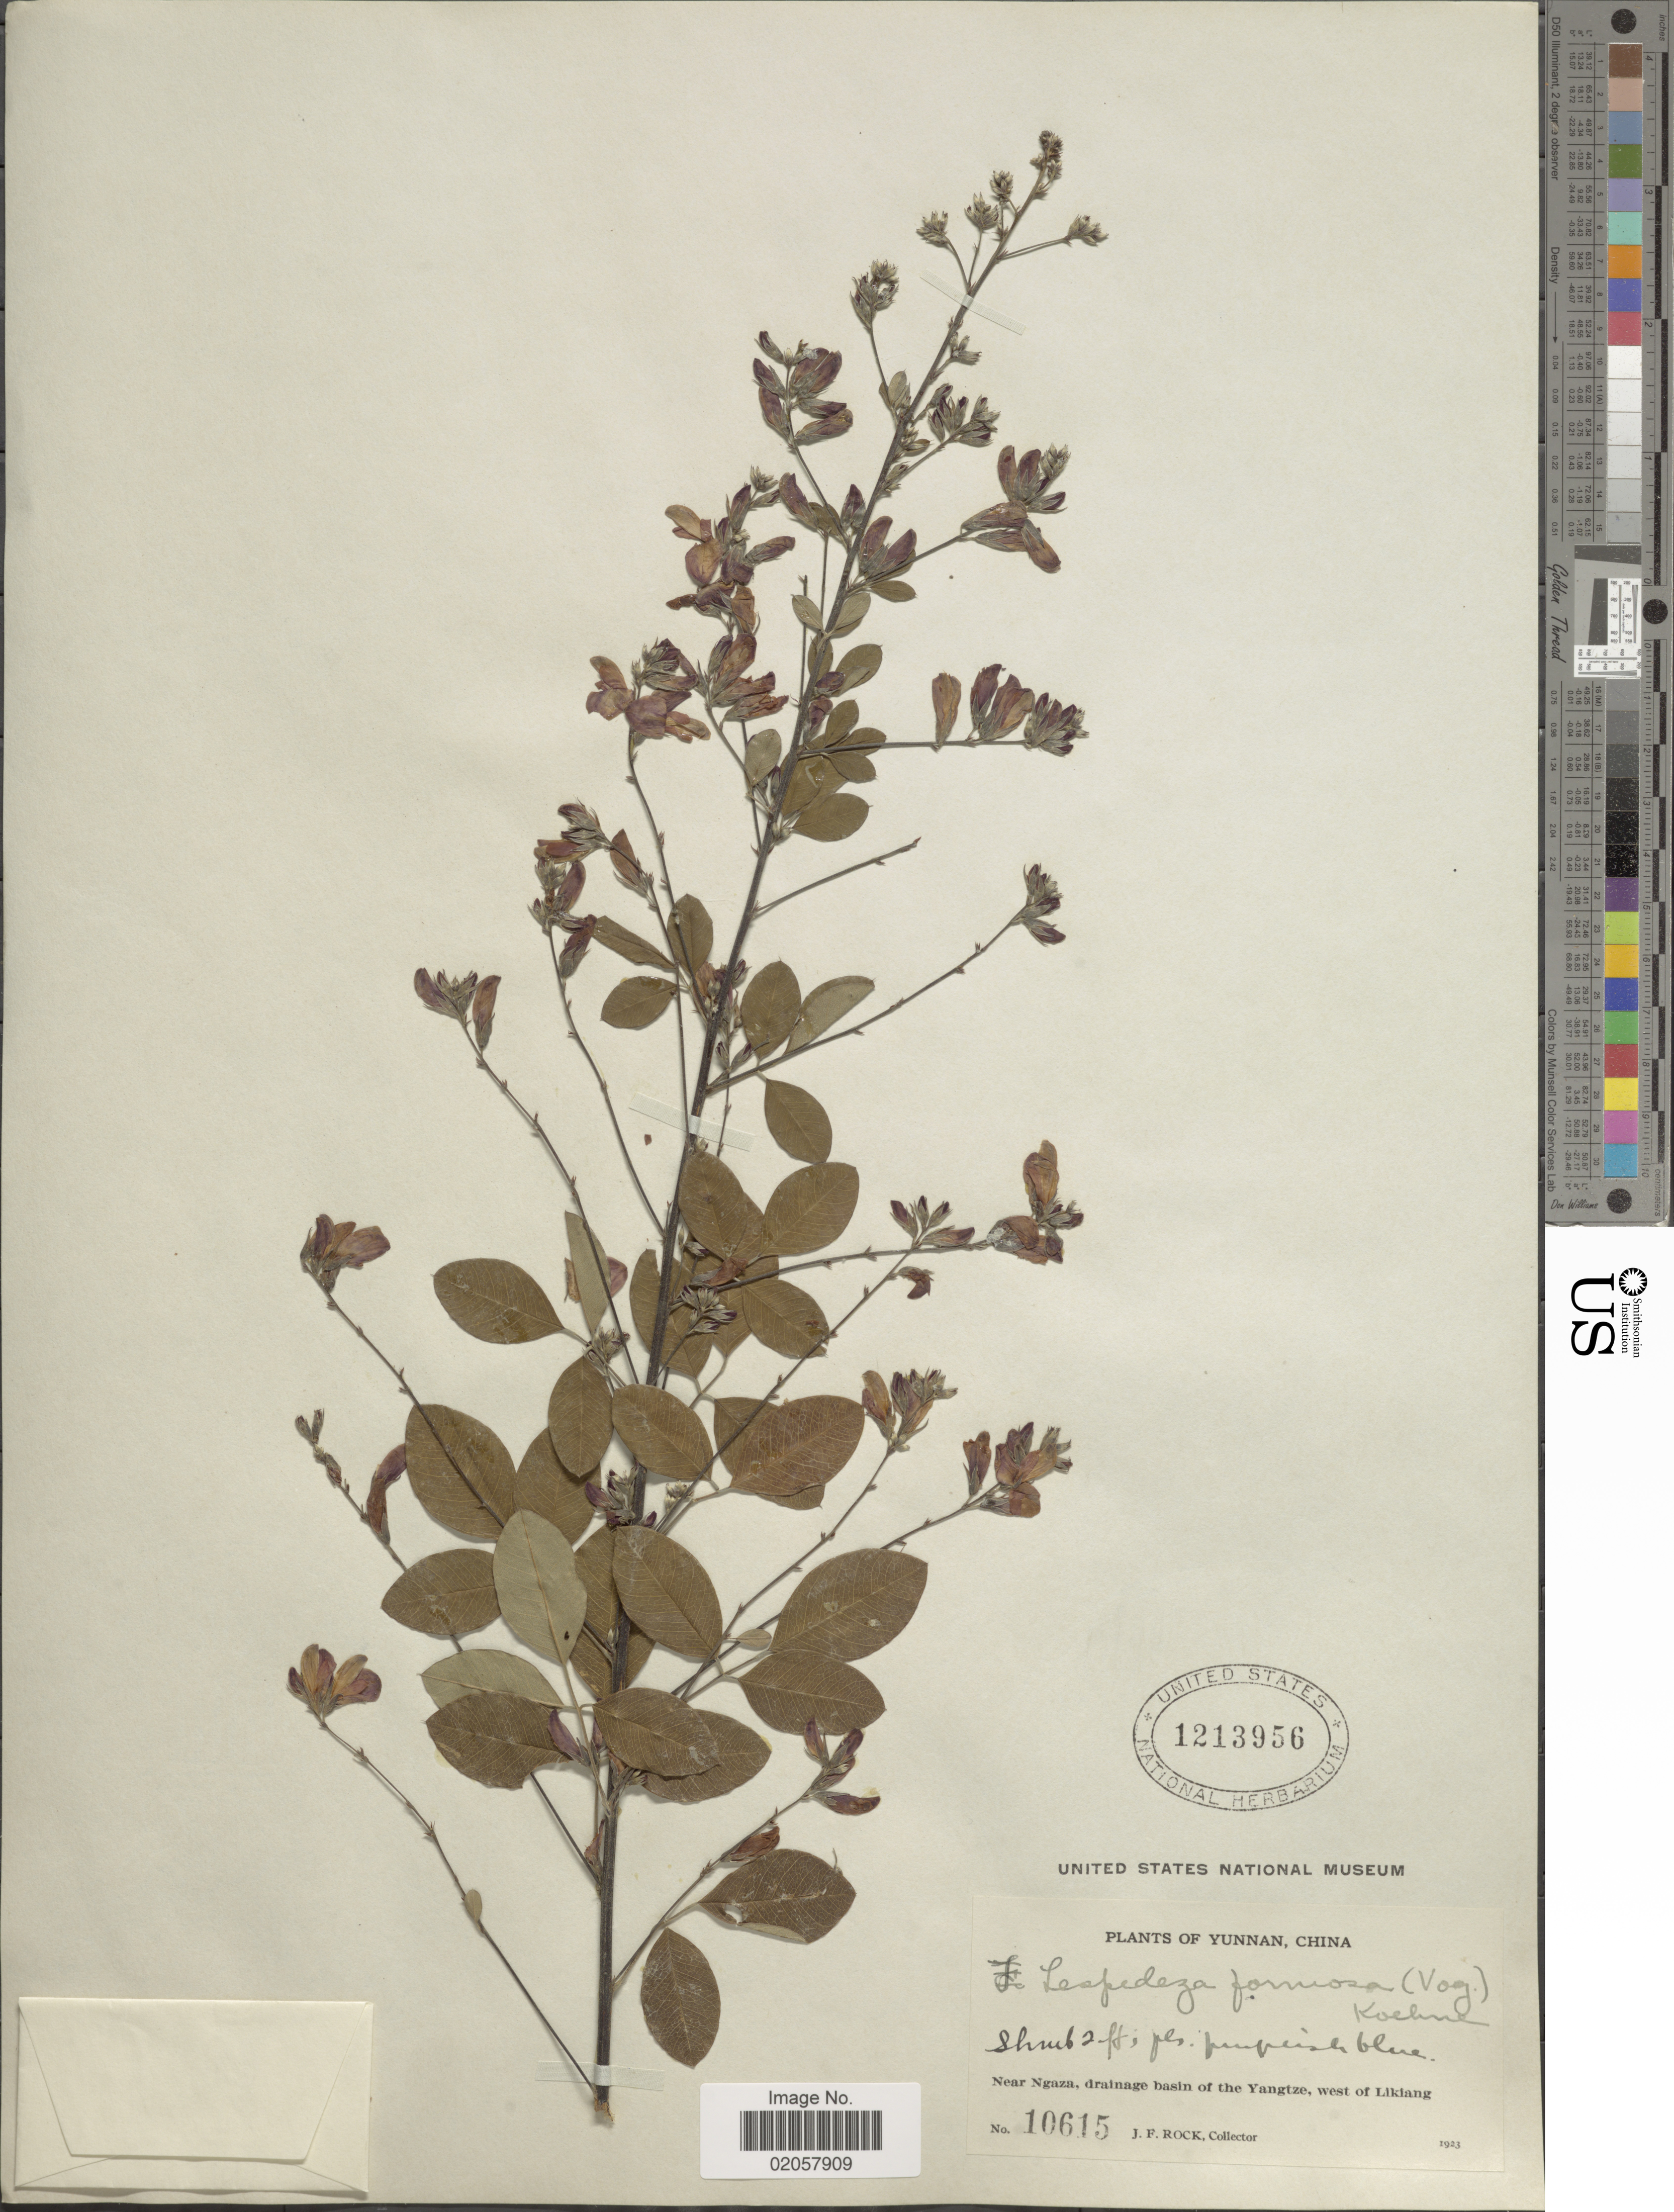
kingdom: Plantae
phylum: Tracheophyta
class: Magnoliopsida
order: Fabales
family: Fabaceae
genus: Lespedeza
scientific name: Lespedeza formosa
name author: (Vogel) Koehne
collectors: J. Rock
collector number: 10615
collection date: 1923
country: China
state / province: Yunnan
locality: Near Ngaza, drainage basin of the Yangtze, west of Likiang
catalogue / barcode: US 1213956